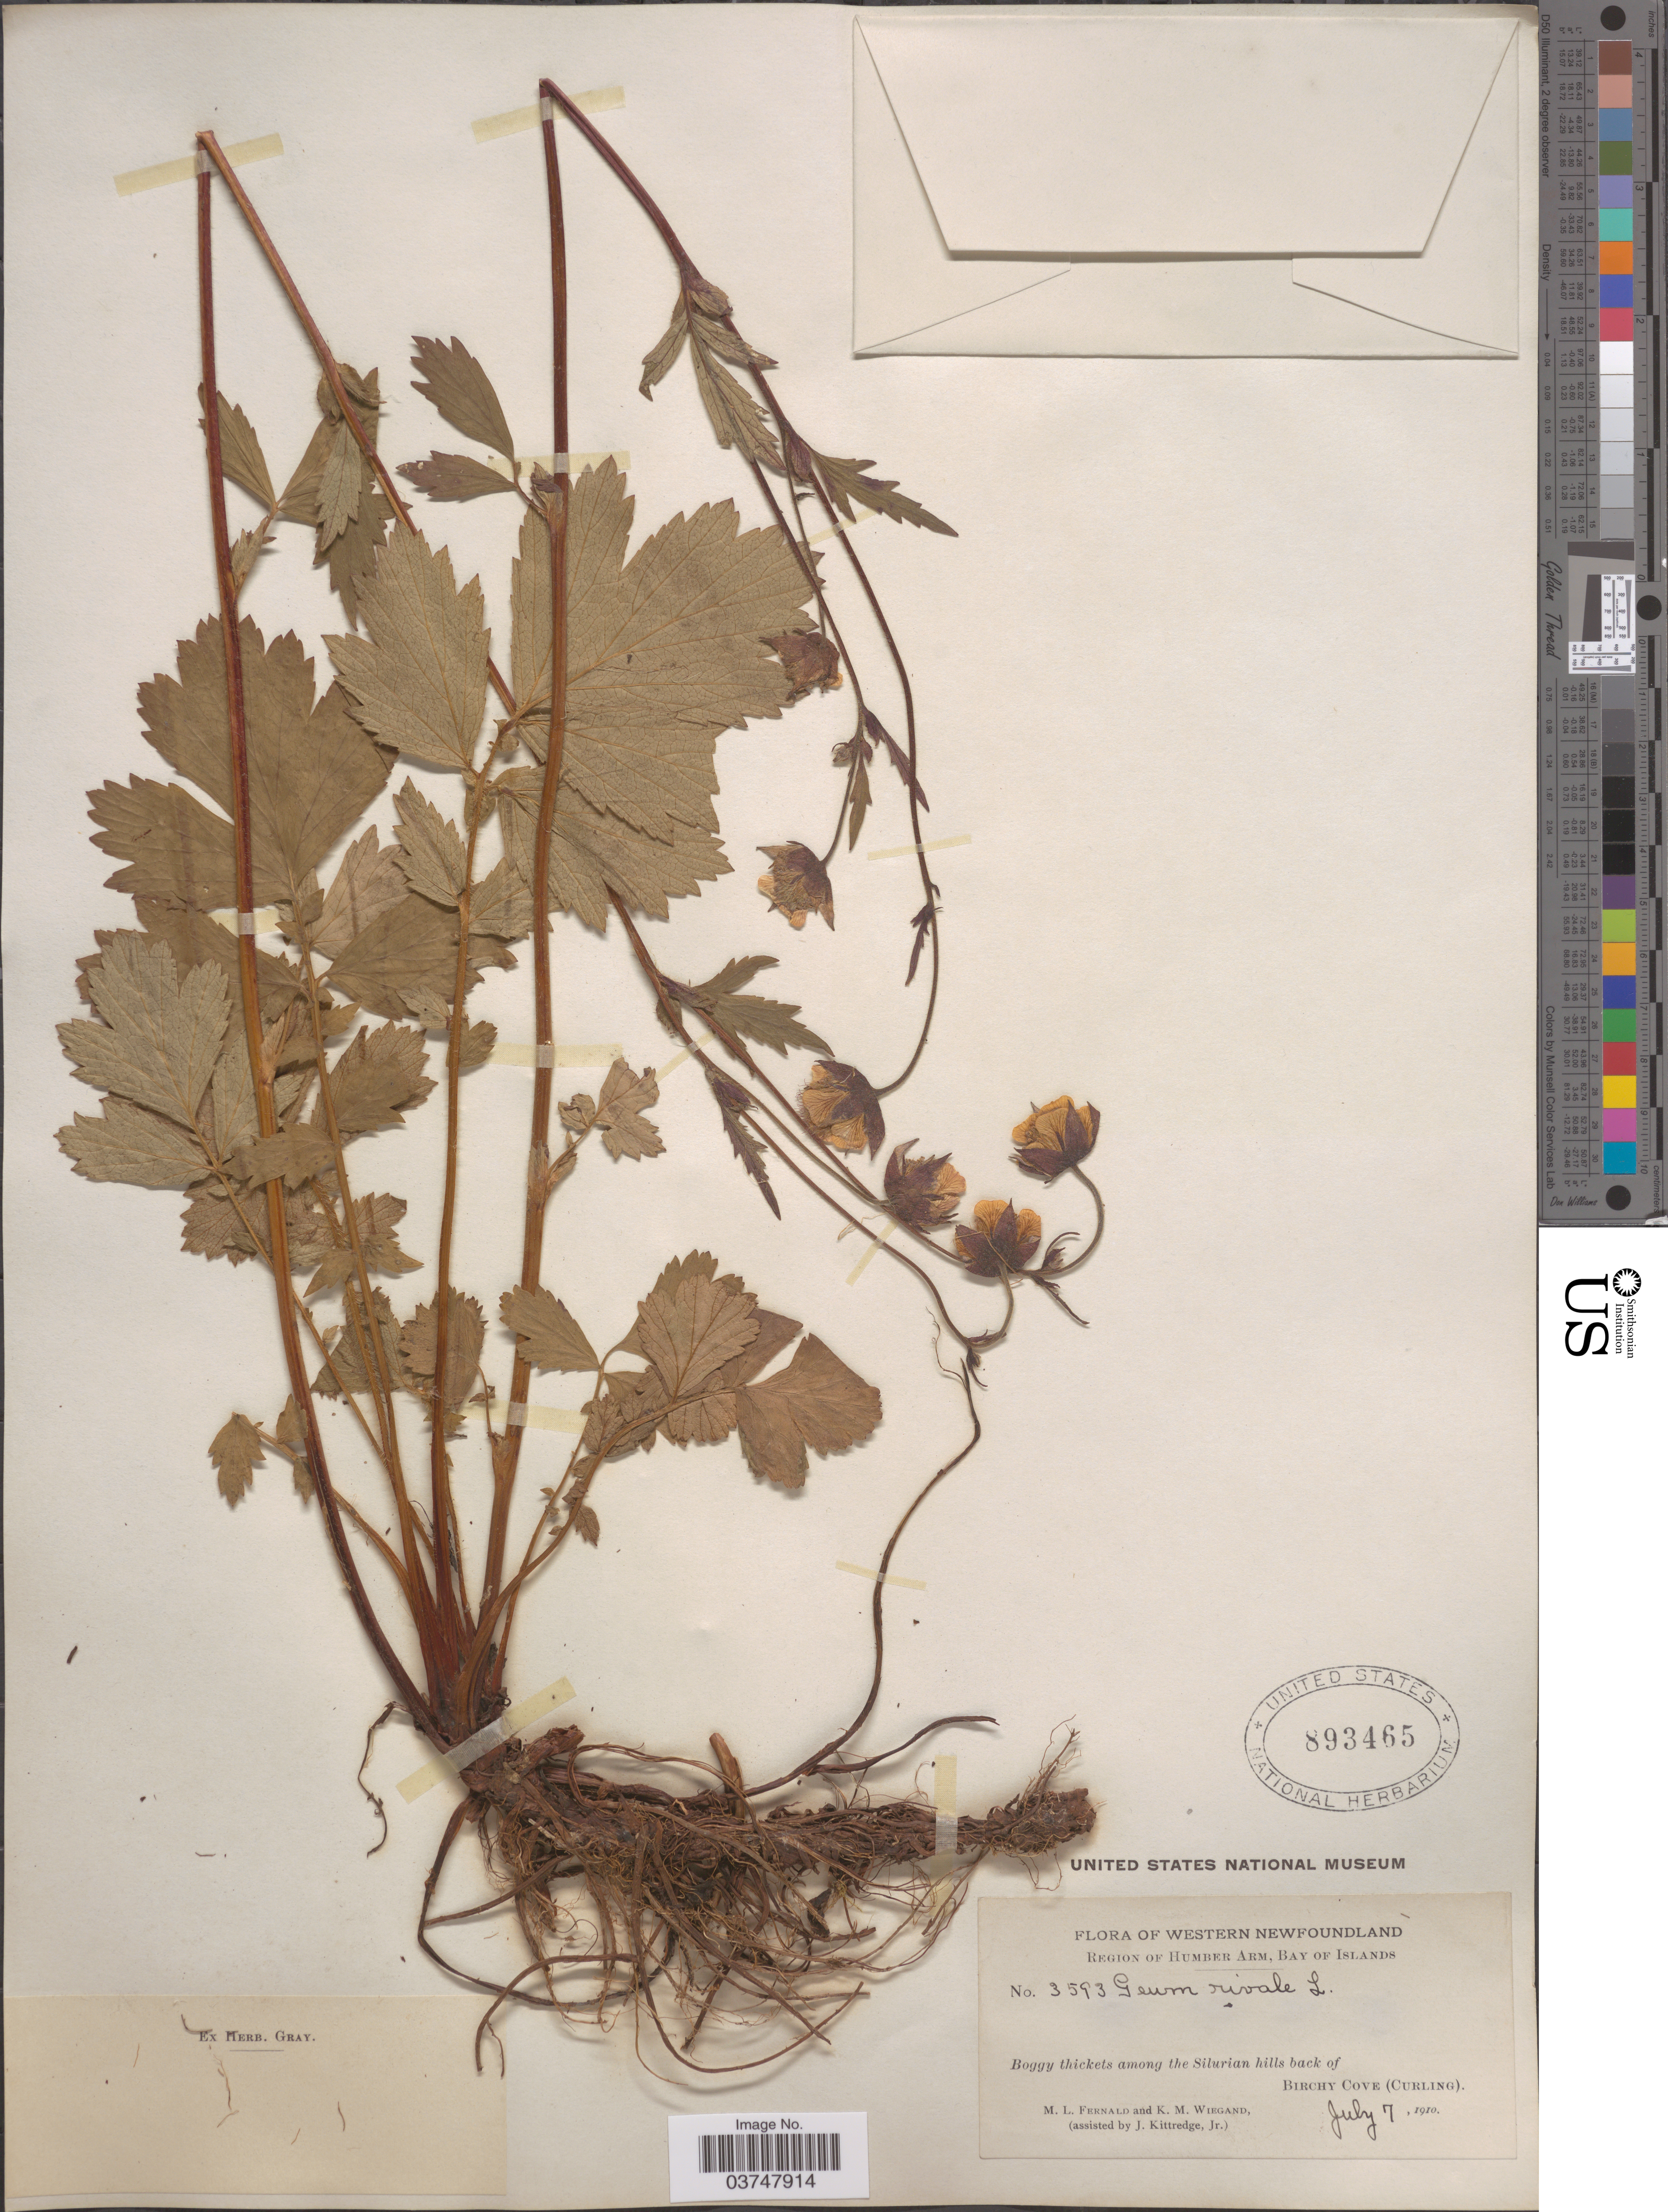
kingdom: Plantae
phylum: Tracheophyta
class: Magnoliopsida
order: Rosales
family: Rosaceae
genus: Geum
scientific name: Geum rivale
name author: L.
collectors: M. L. Fernald, K. M. Wiegand & J. Kittredge Jr.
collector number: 3593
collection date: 1910-07-07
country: Canada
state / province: Newfoundland and Labrador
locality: Western Newfoundland. Region of Humber Arm, Bay of Islands. Boggy thickets among the Silurian hills back of Birchy Cove (Curling).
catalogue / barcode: US 893465